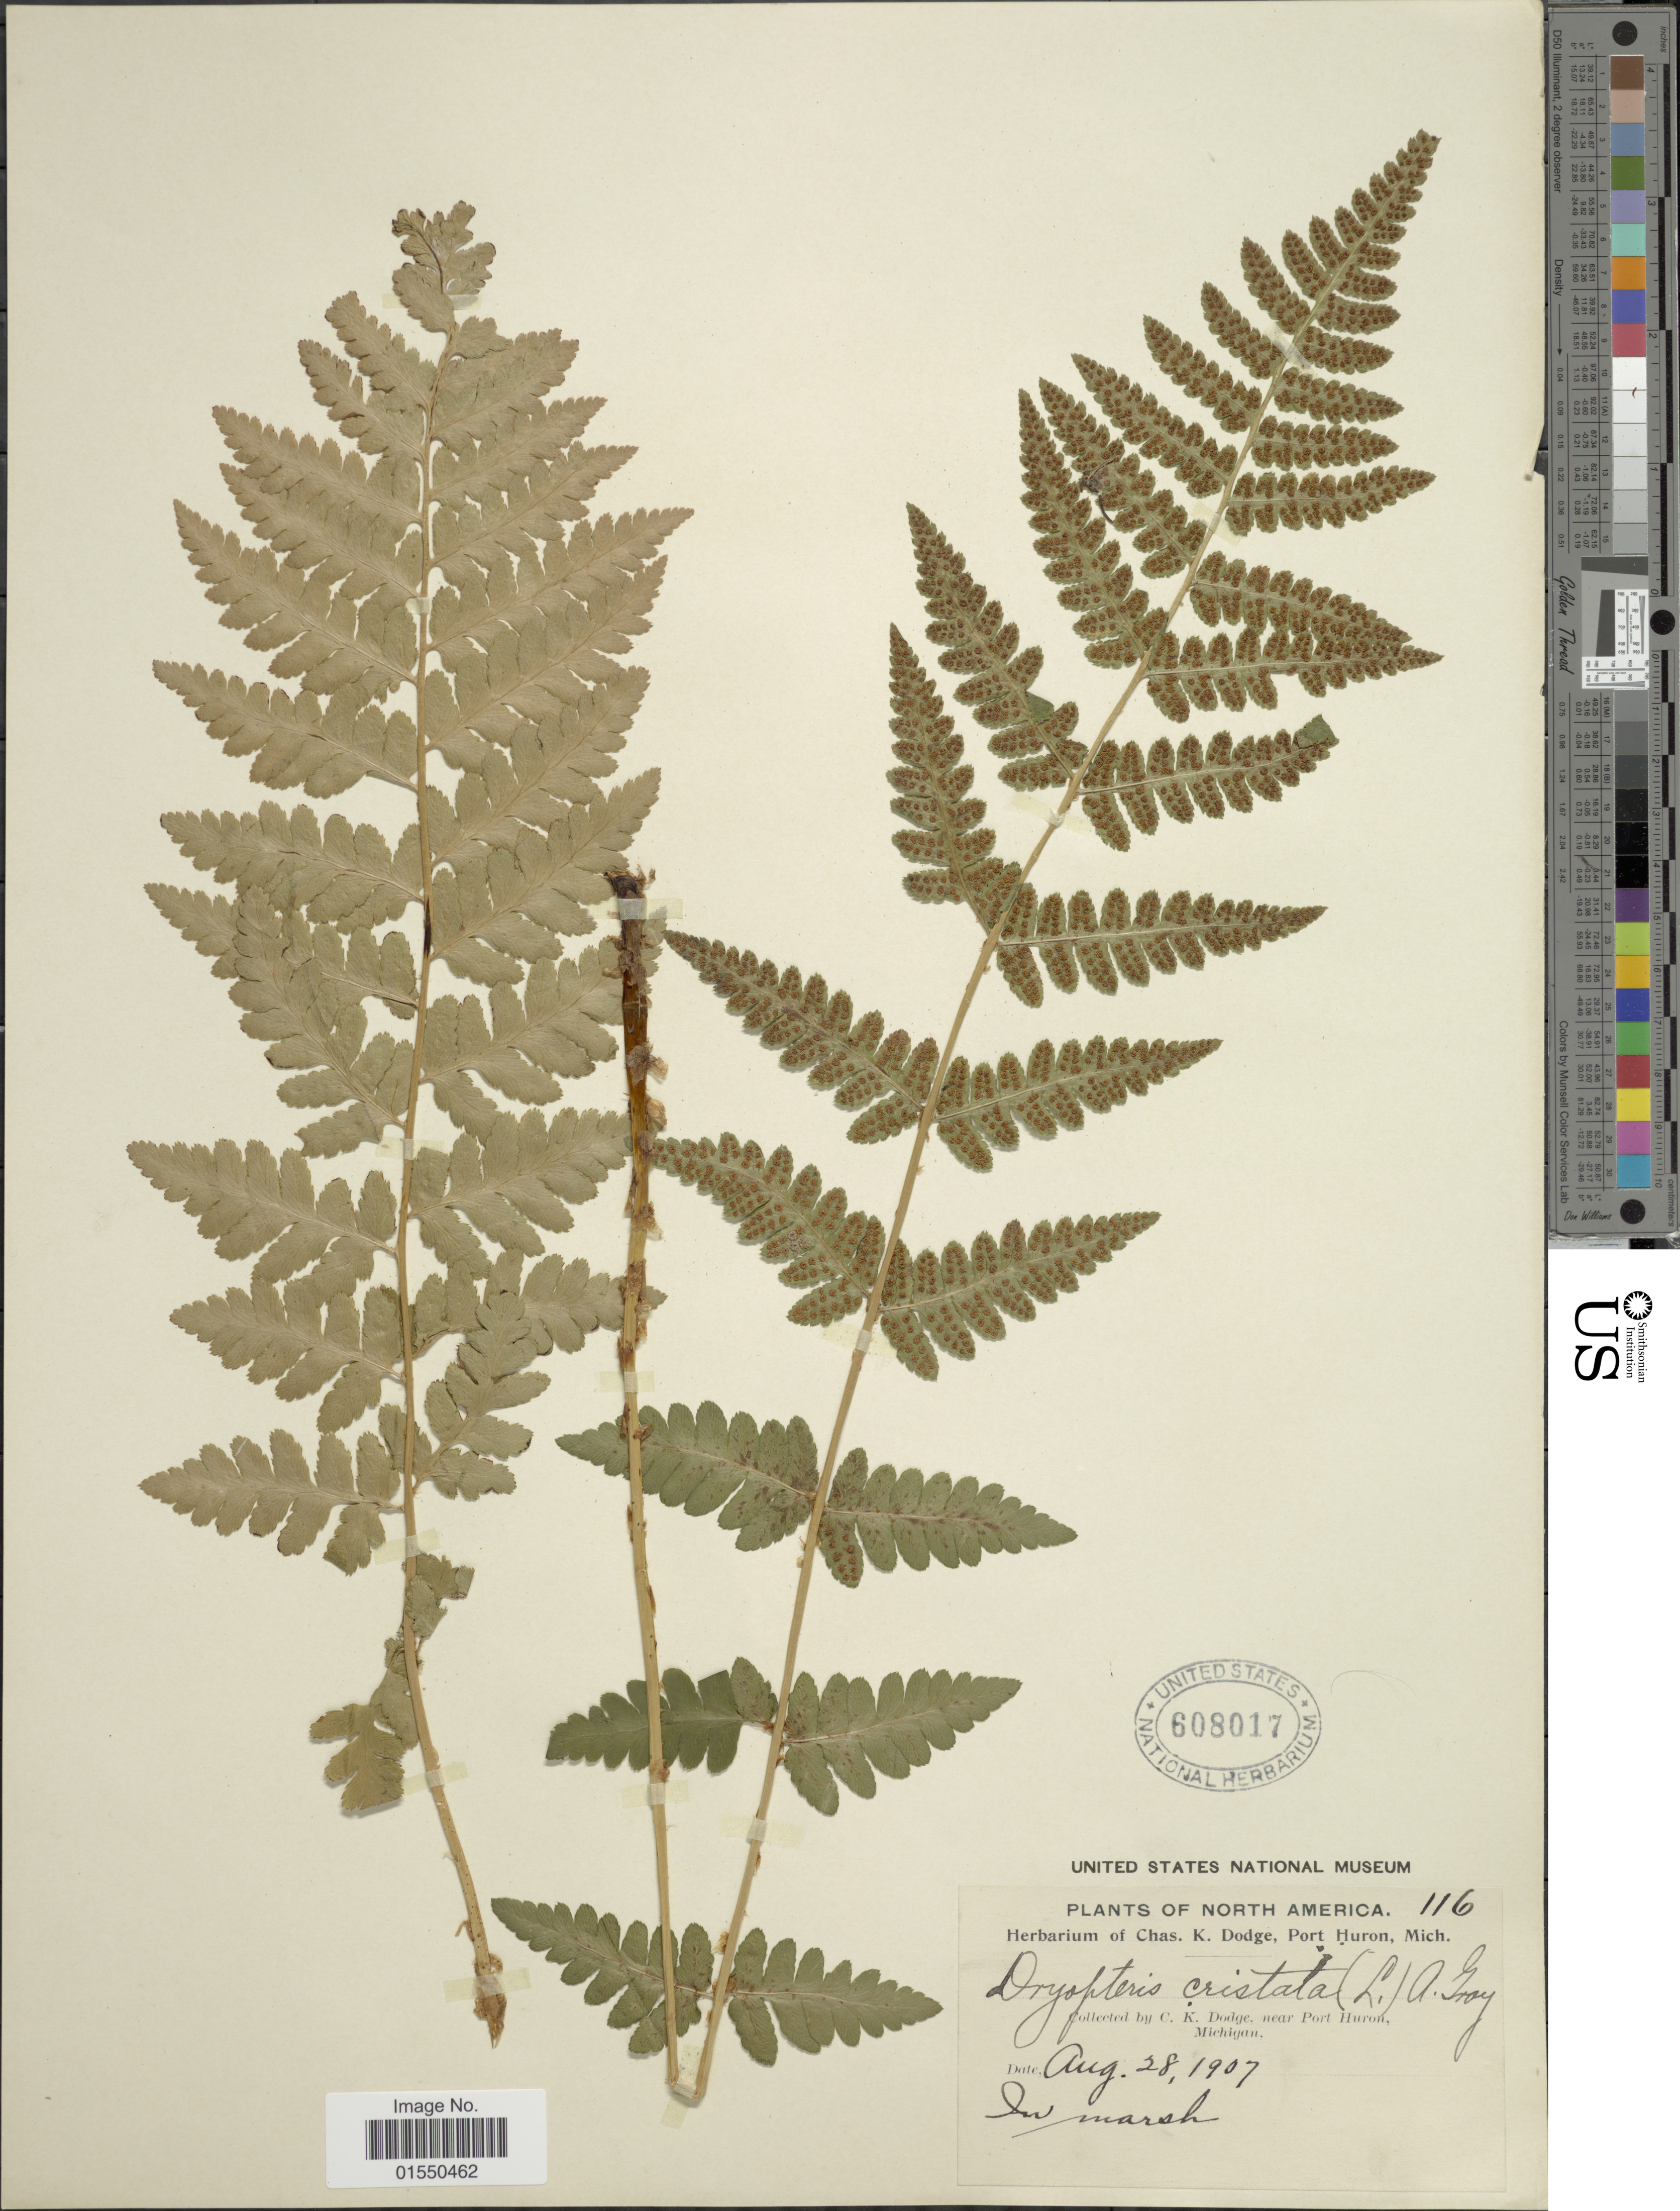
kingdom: Plantae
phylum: Tracheophyta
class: Polypodiopsida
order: Polypodiales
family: Dryopteridaceae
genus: Dryopteris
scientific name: Dryopteris cristata var. spinulosa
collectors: C. Dodge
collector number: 116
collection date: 1907-08-28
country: United States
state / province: Michigan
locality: Near Port Huron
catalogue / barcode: US 608017